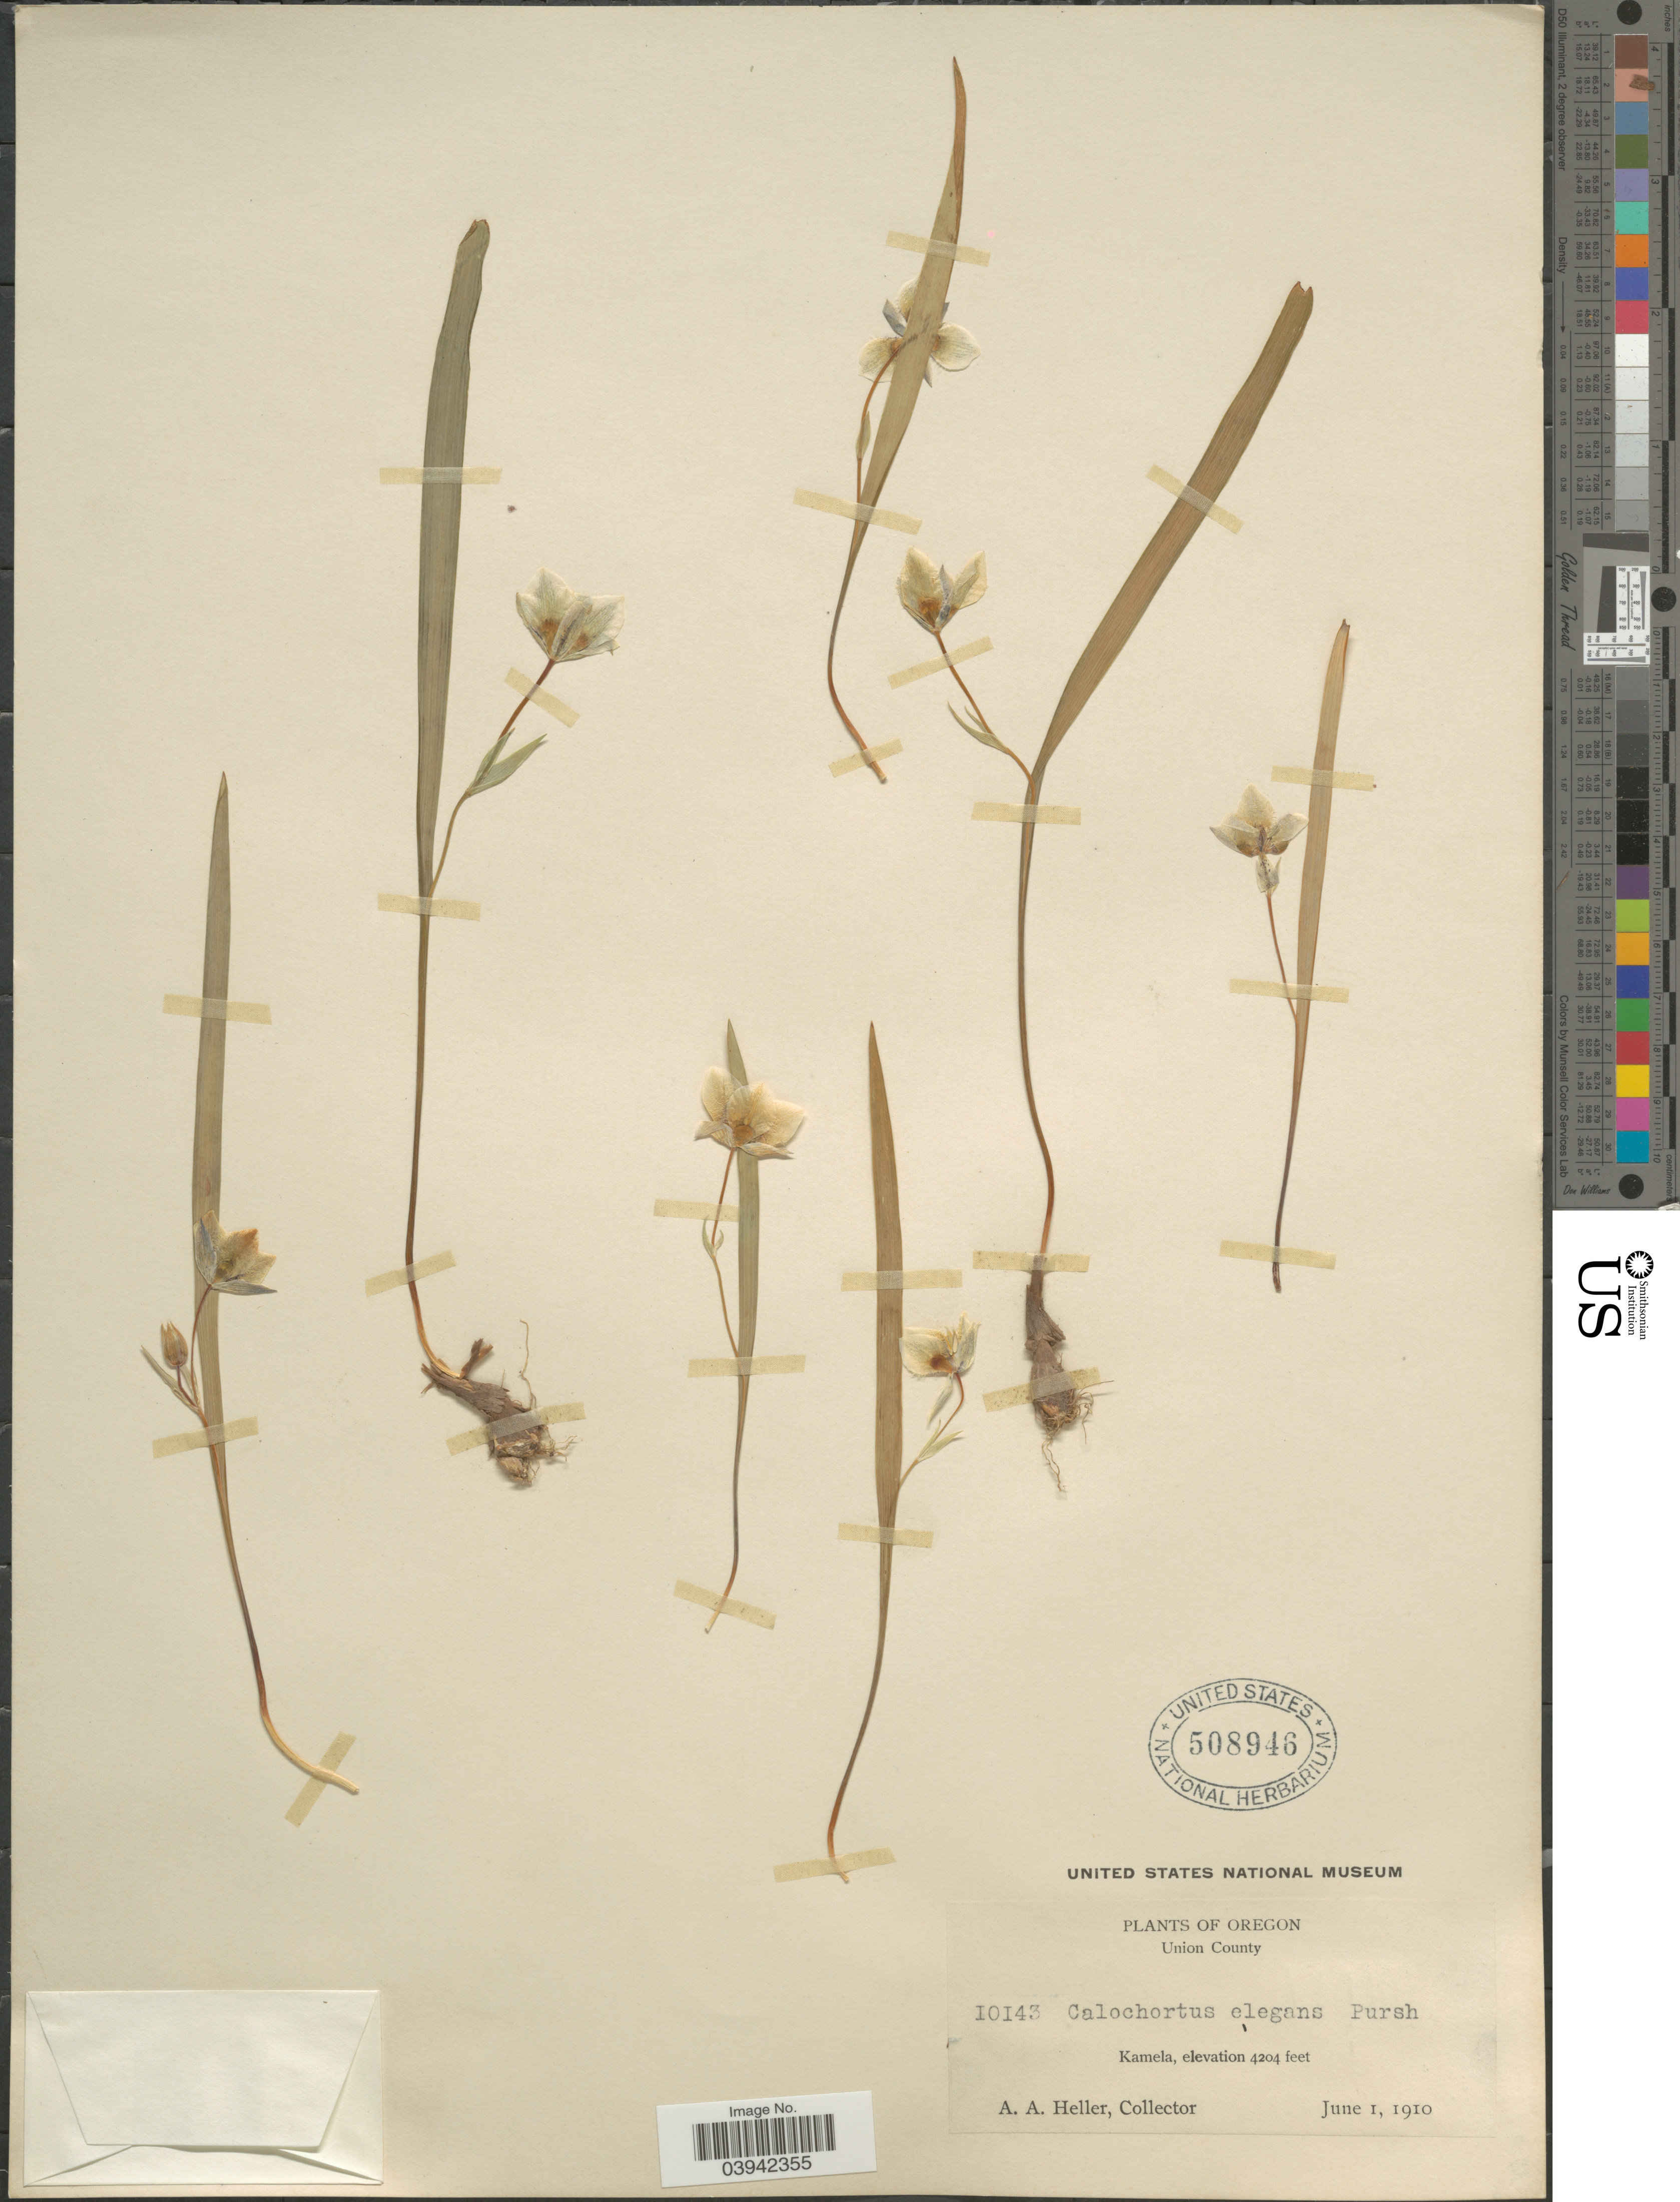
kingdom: Plantae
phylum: Tracheophyta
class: Liliopsida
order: Liliales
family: Liliaceae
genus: Calochortus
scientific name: Calochortus elegans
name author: Pursh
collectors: A. A. Heller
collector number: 10143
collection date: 1910-06-01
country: United States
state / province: Oregon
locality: Union County. Kamela.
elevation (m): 1281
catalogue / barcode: US 508946